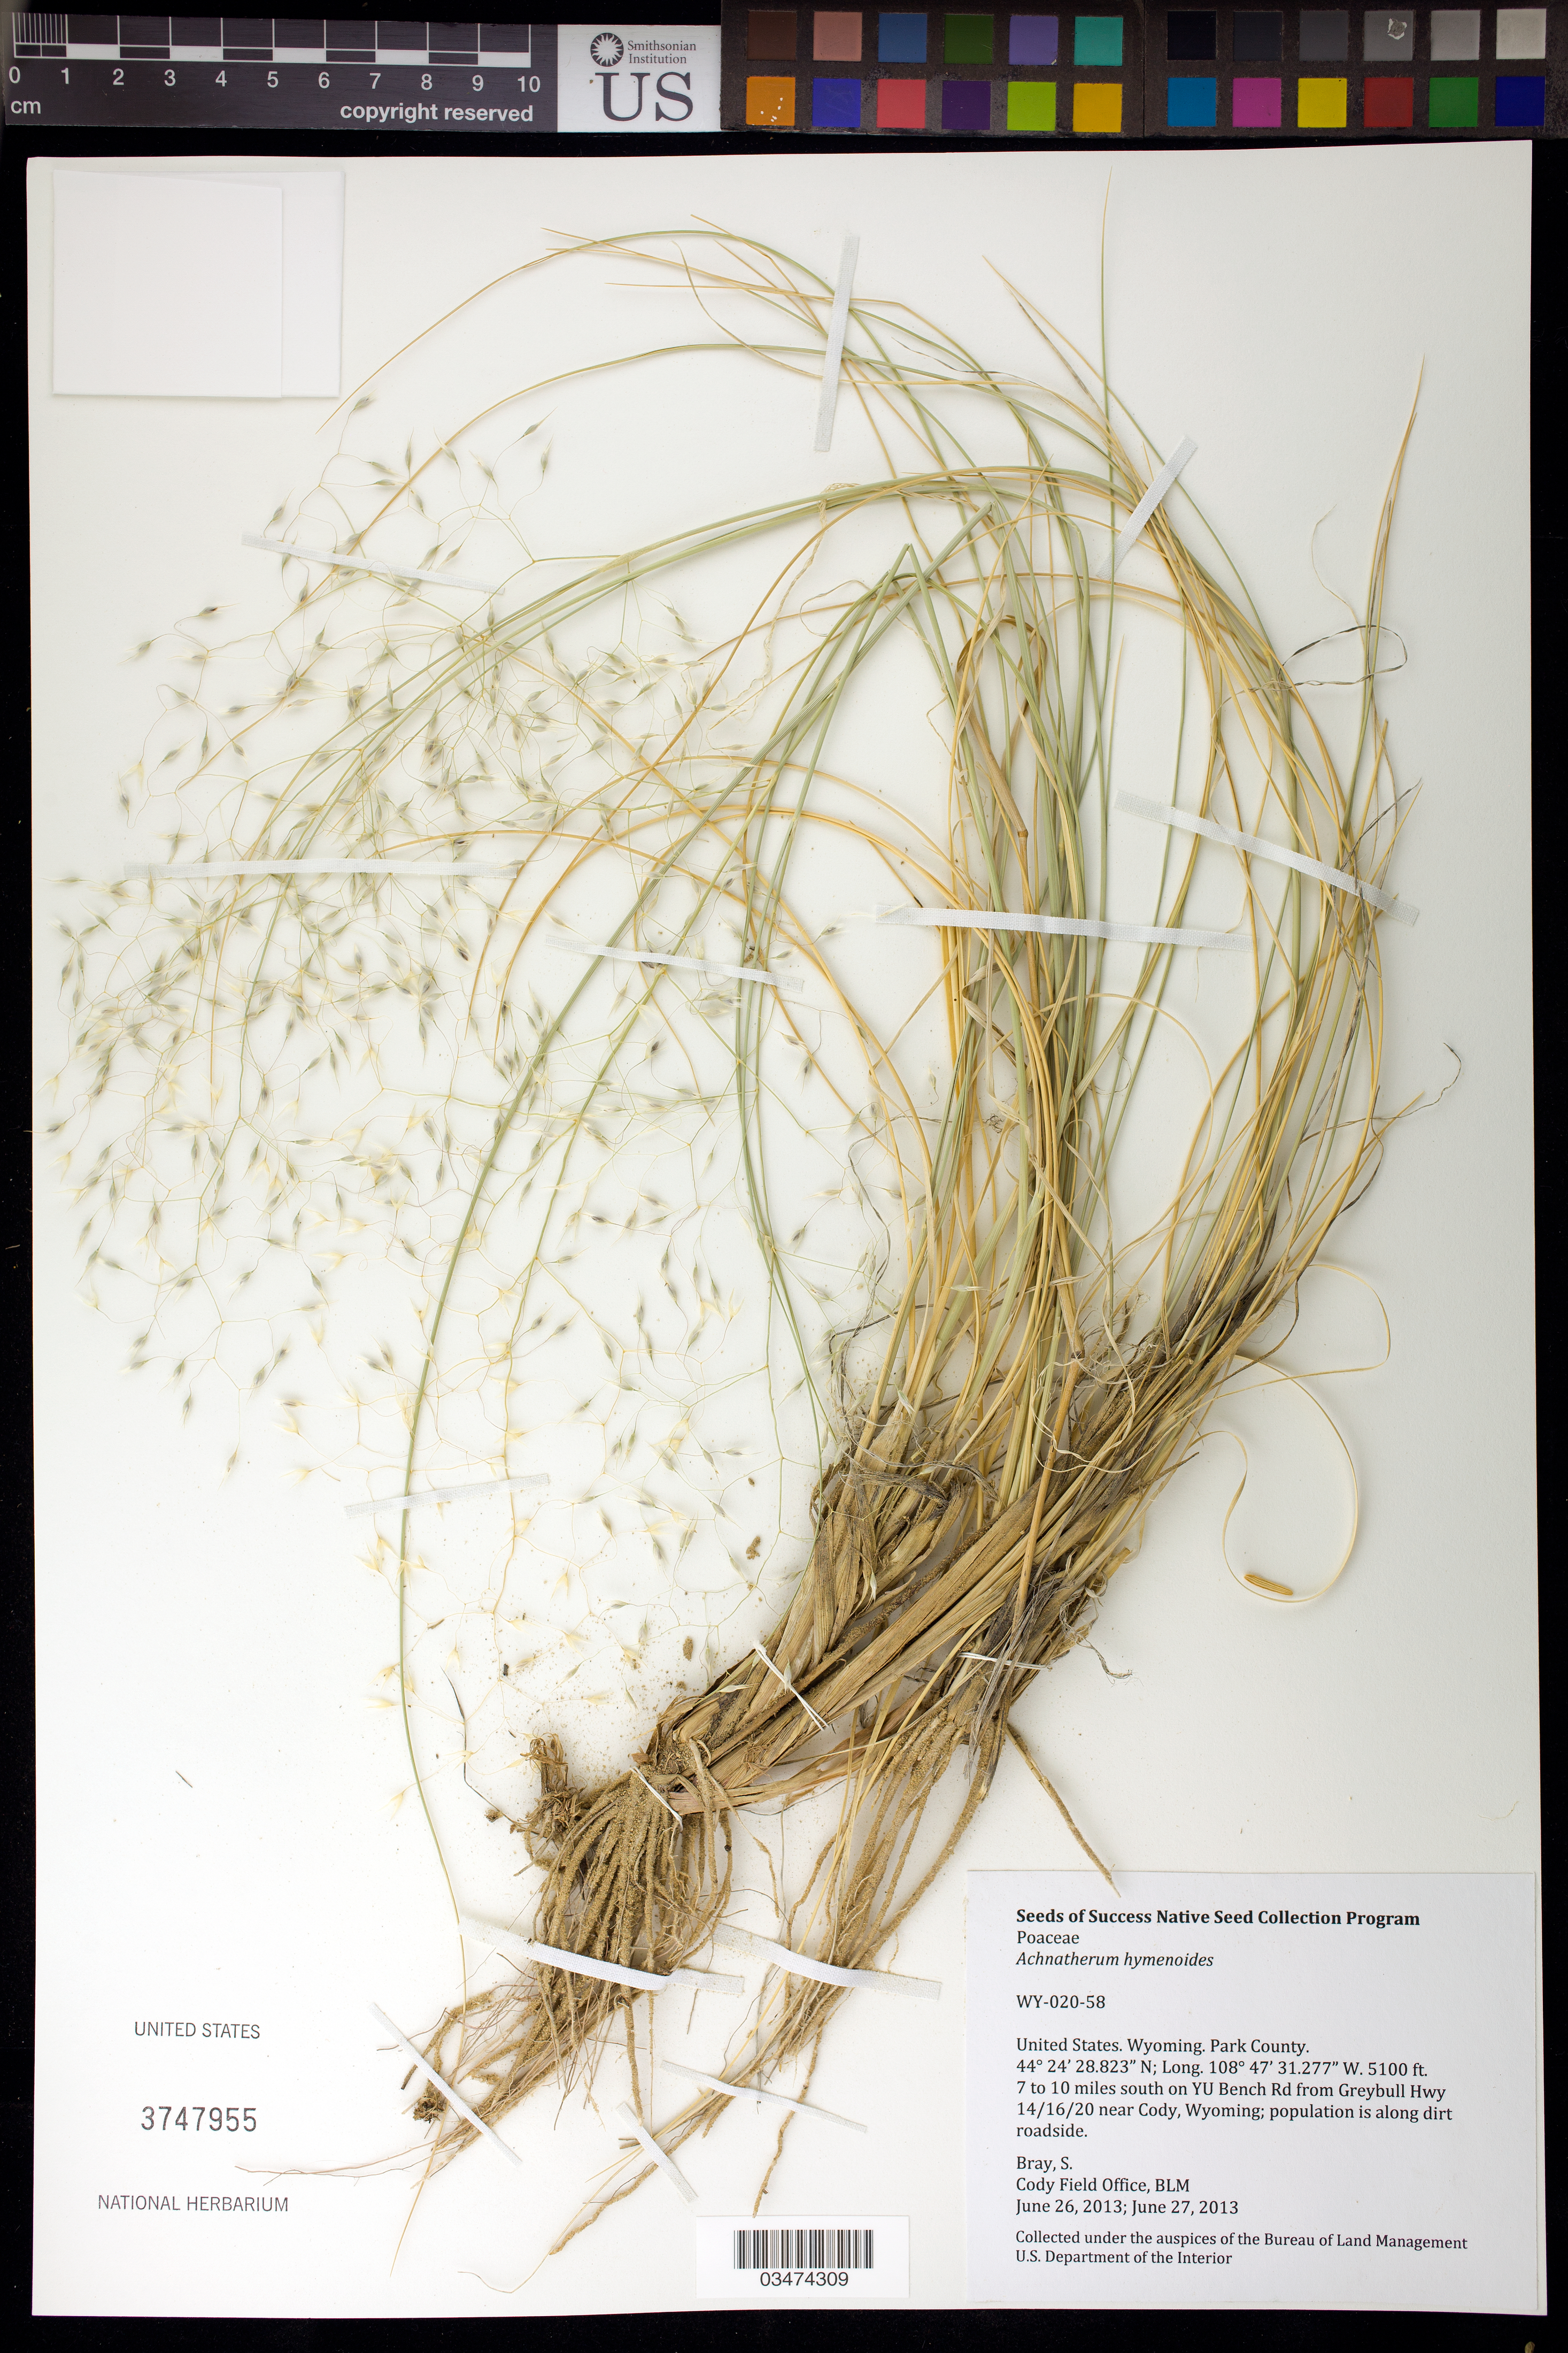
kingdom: Plantae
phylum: Tracheophyta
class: Liliopsida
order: Poales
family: Poaceae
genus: Achnatherum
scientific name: Achnatherum hymenoides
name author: (Roem. & Schult.) Barkworth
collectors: S. Bray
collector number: WY020-58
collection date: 2013-06-26,2013-06-27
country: United States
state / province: Wyoming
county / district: Park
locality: Near Cody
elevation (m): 1554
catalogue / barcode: US 3747955